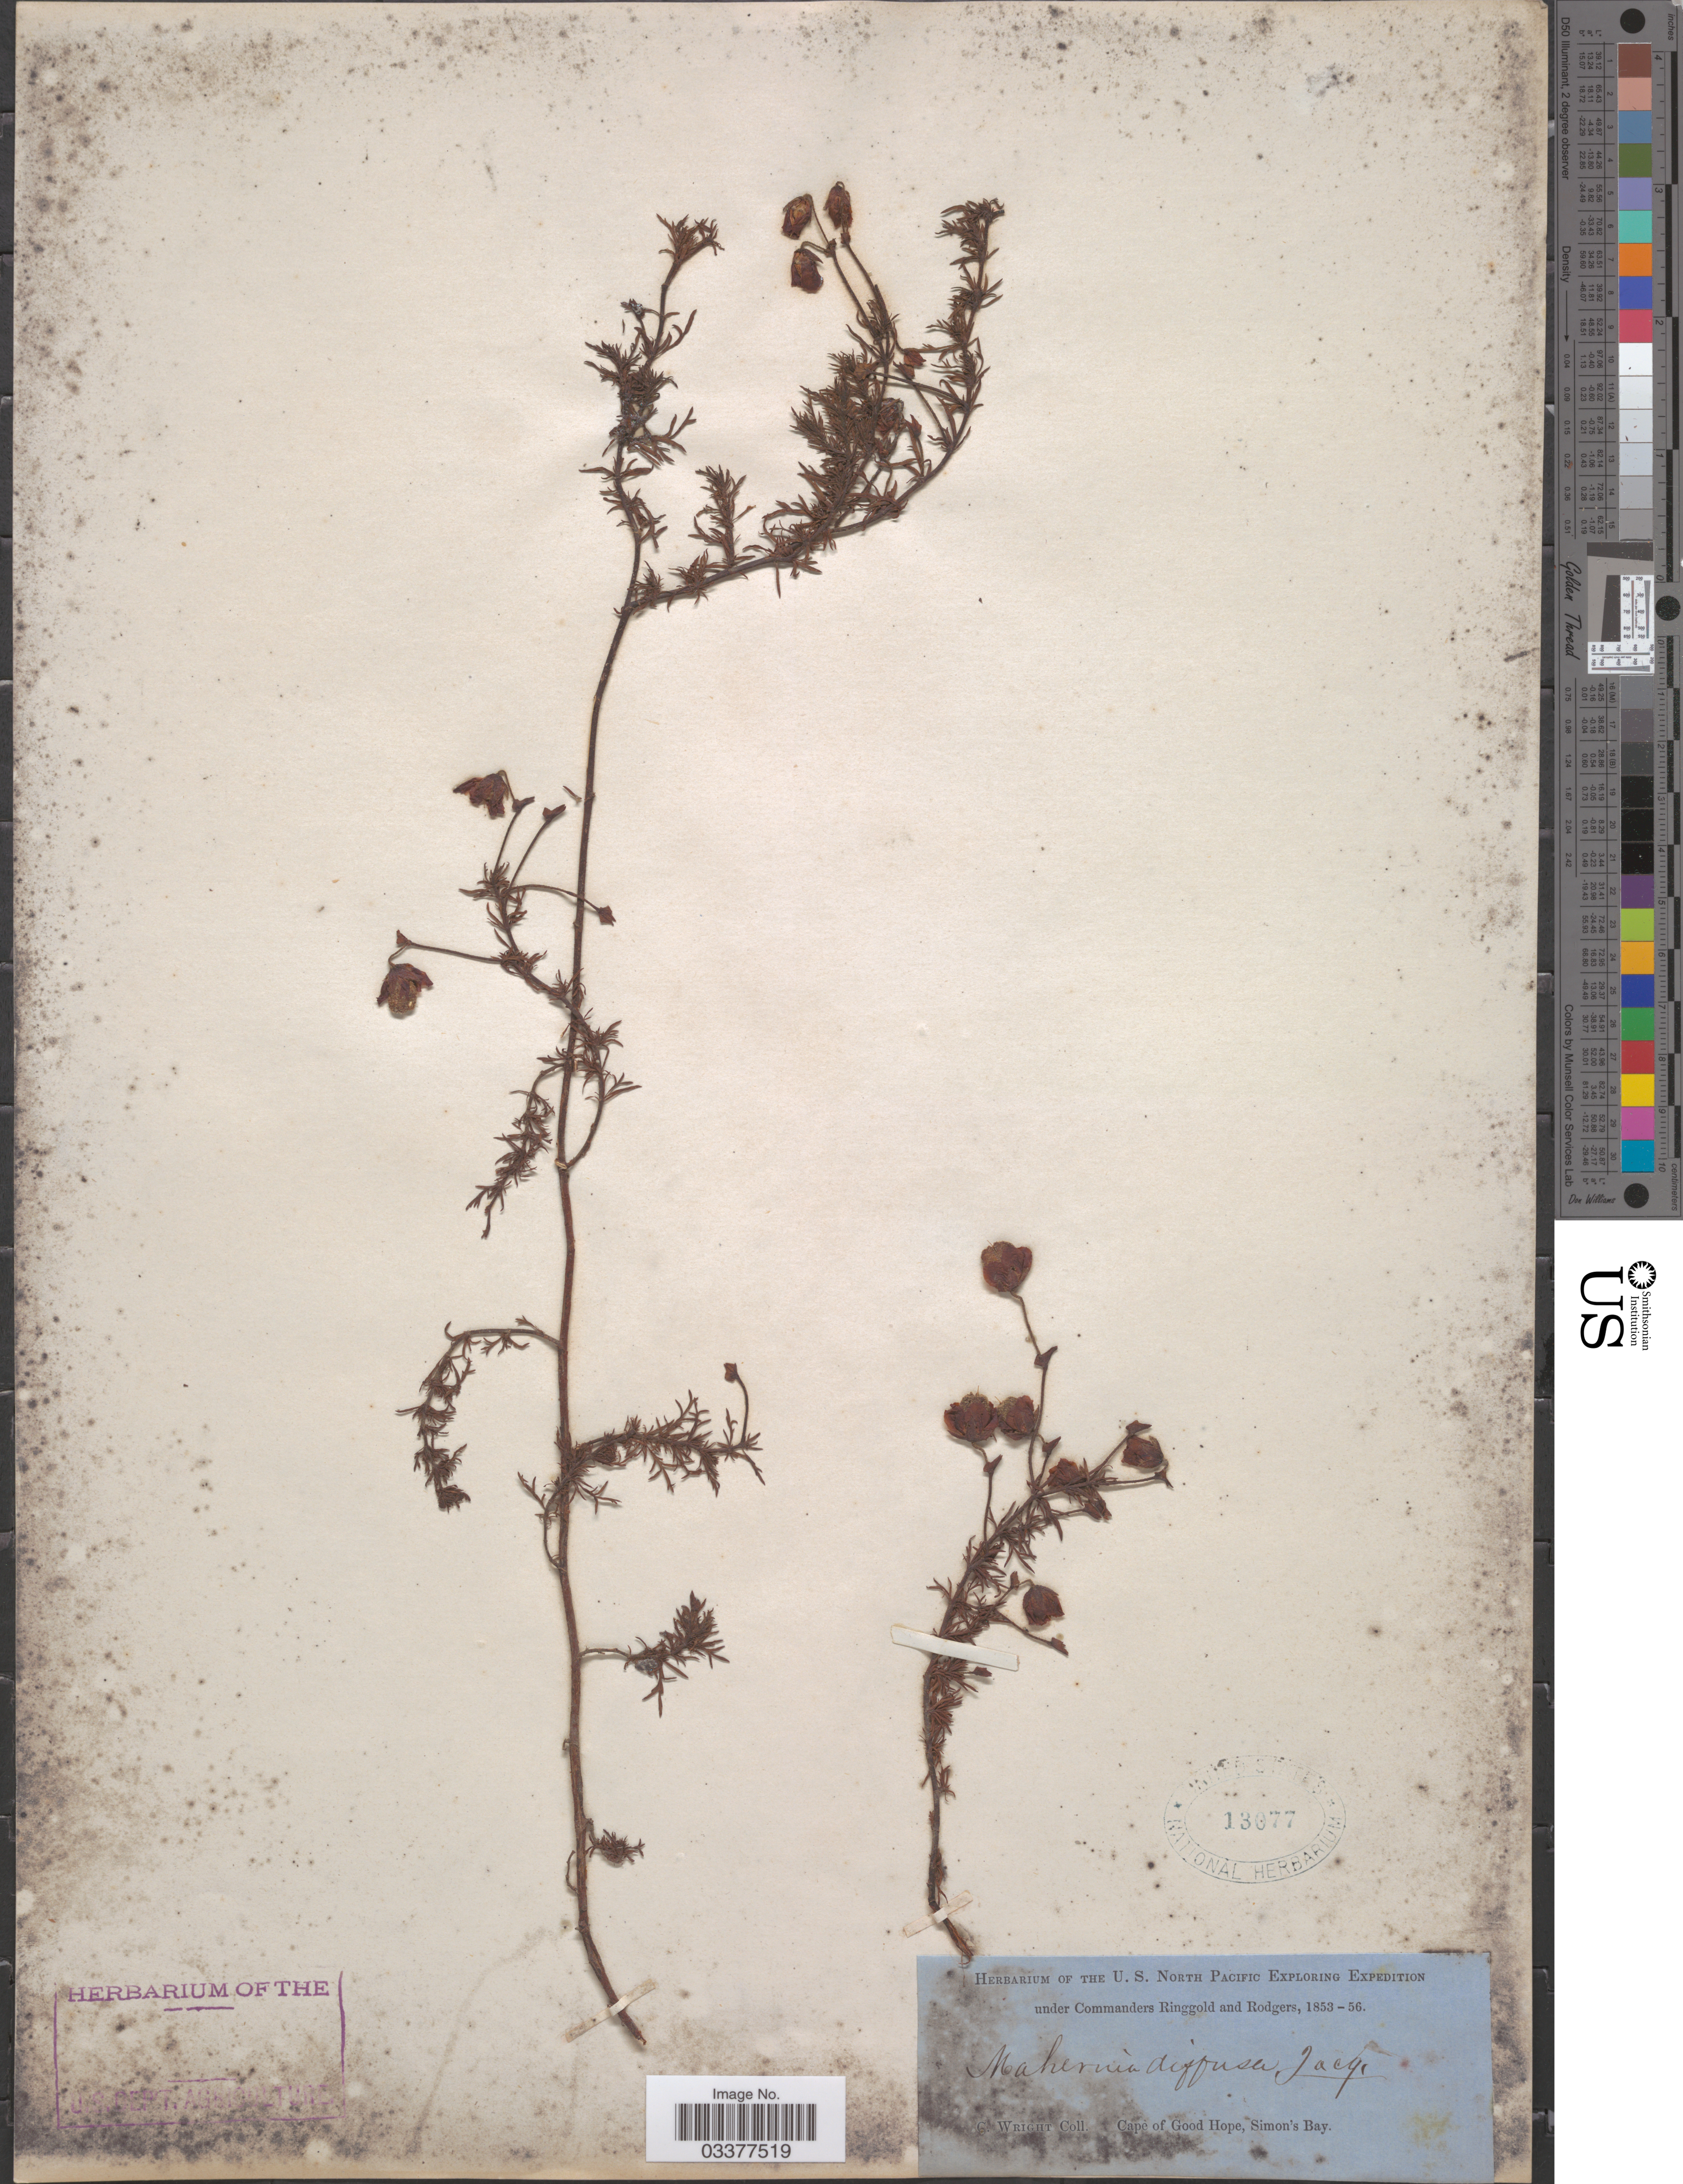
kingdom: Plantae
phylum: Tracheophyta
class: Magnoliopsida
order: Malvales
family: Malvaceae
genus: Mahernia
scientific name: Mahernia diffusa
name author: E. Mey. ex Harv.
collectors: C. Wright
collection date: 1853/1856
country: South Africa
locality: Cape of Good Hope, Simon's Bay.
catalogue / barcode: US 13077